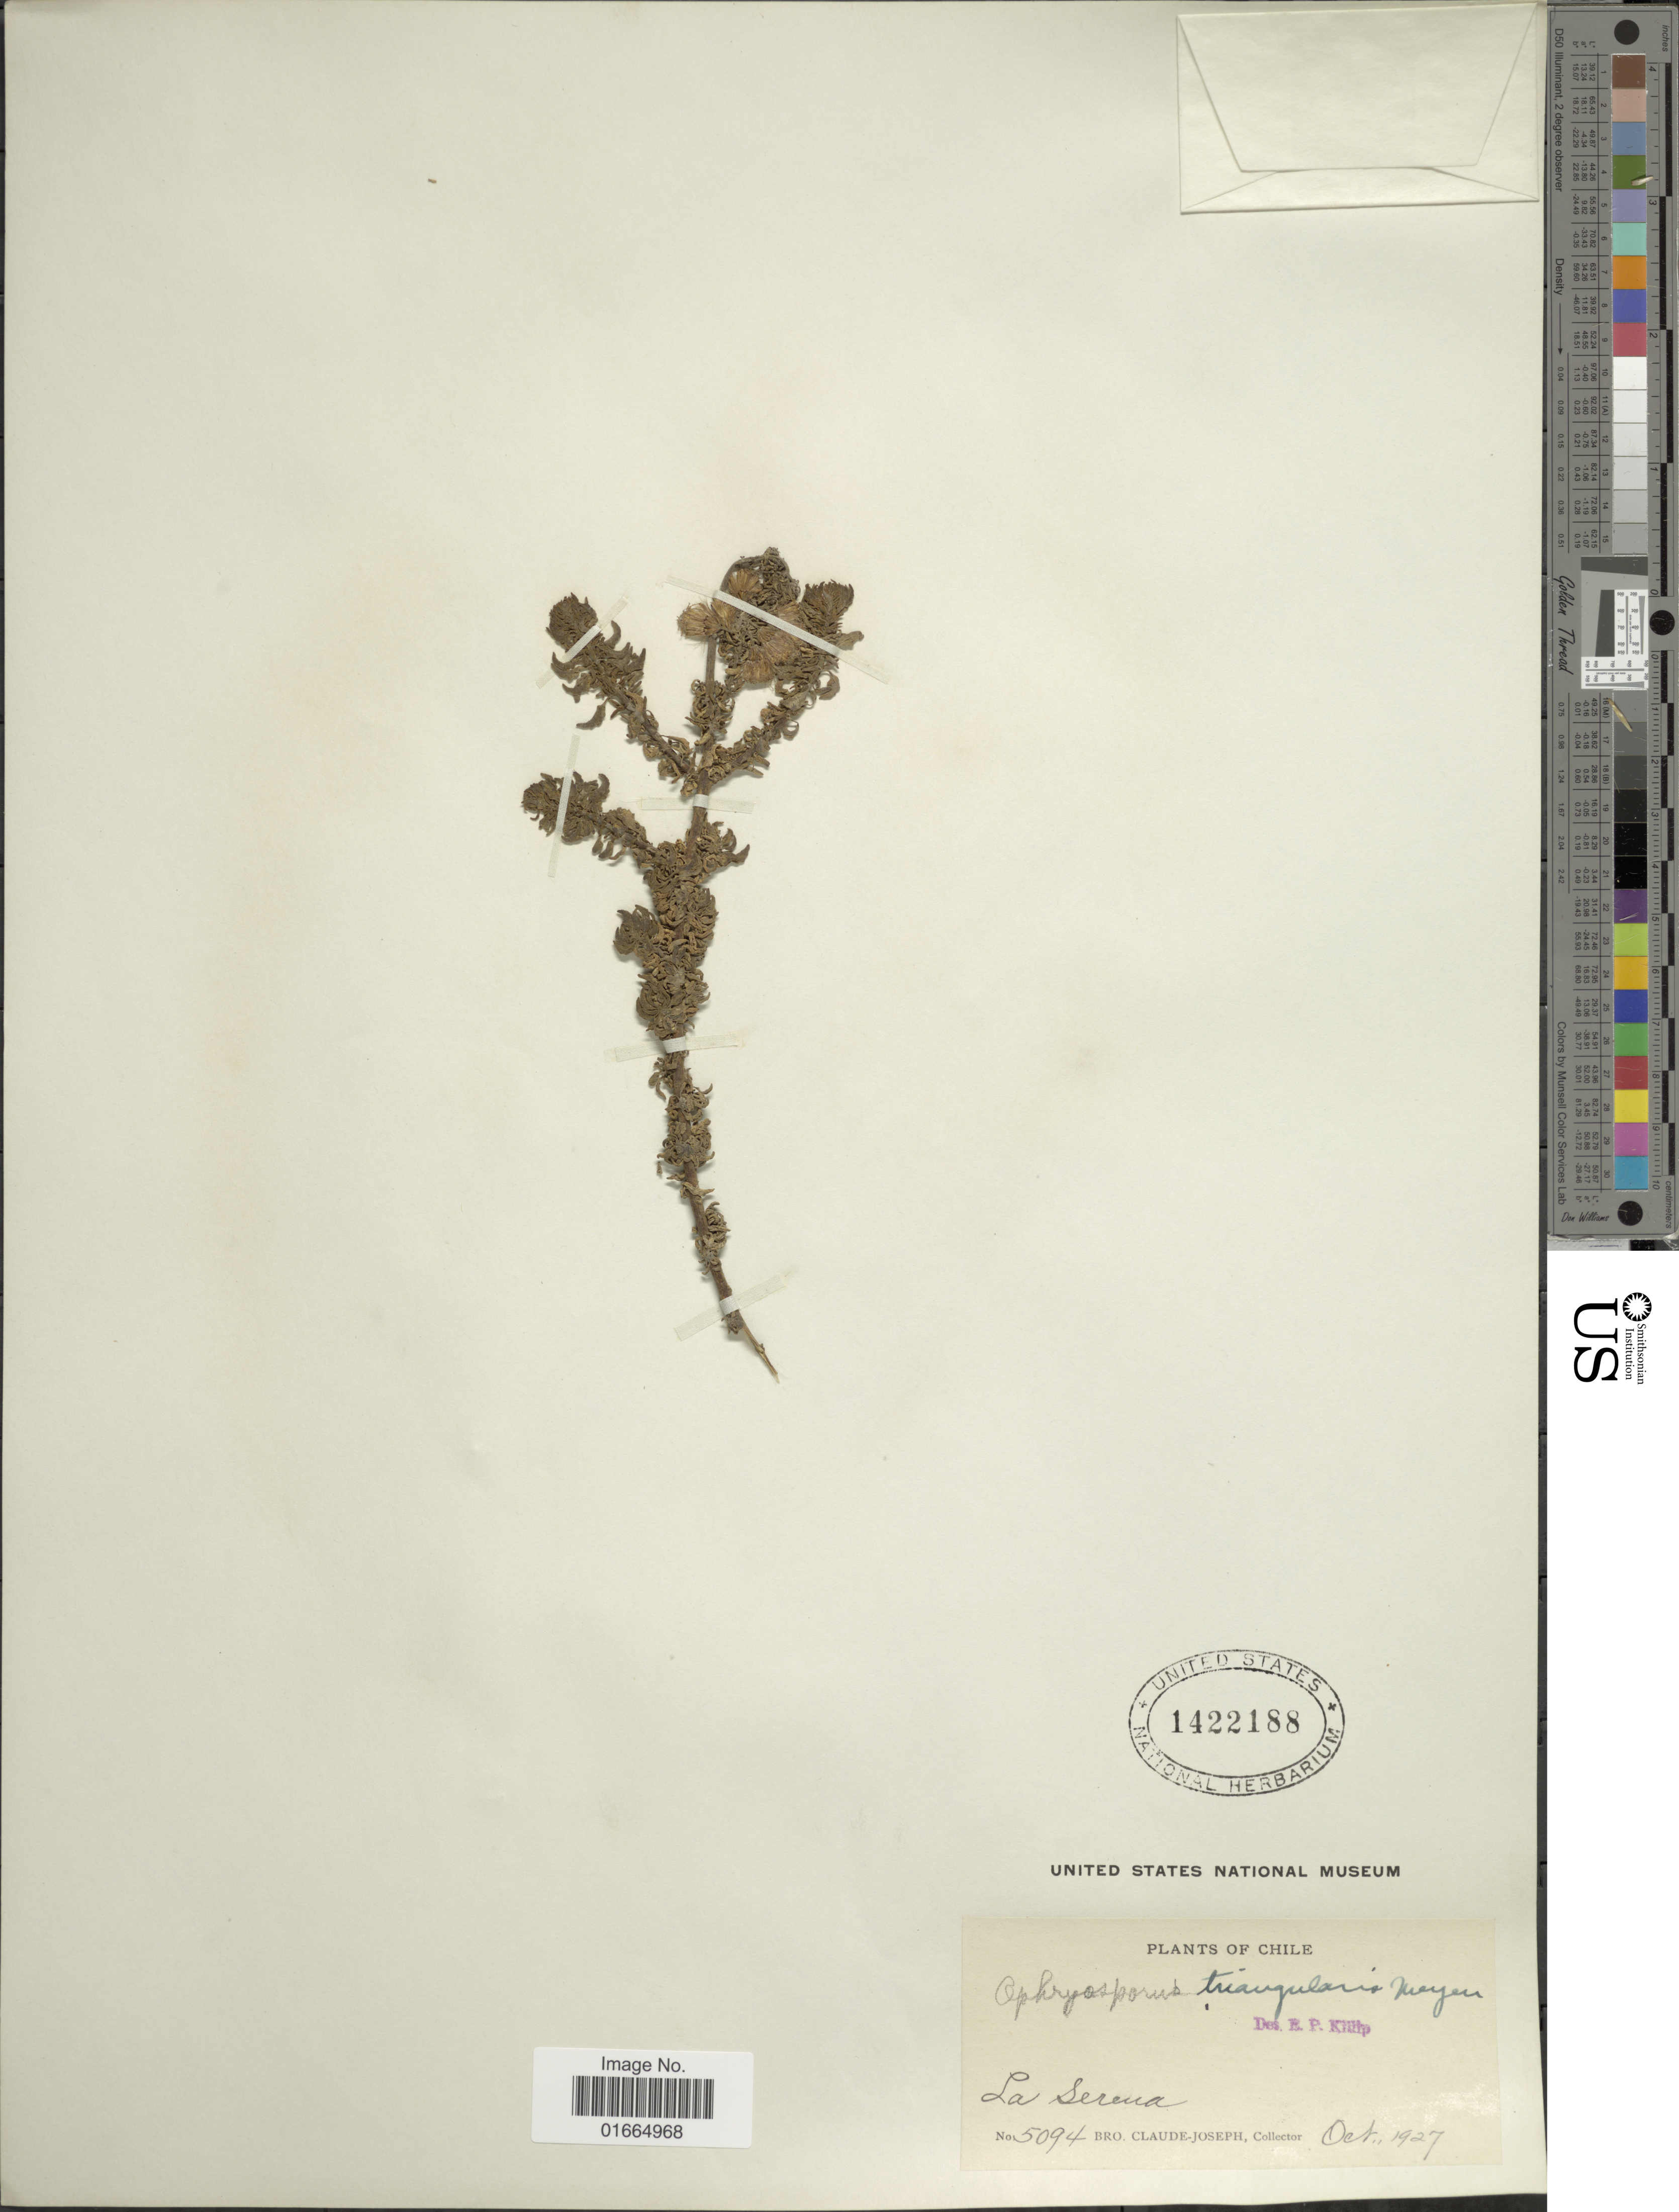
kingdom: Plantae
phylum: Tracheophyta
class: Magnoliopsida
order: Asterales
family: Asteraceae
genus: Ophryosporus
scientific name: Ophryosporus triangularis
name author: Meyen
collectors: Bro. Claude-Joseph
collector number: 5094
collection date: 1927-10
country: Chile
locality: La Serena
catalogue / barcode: US 1422188